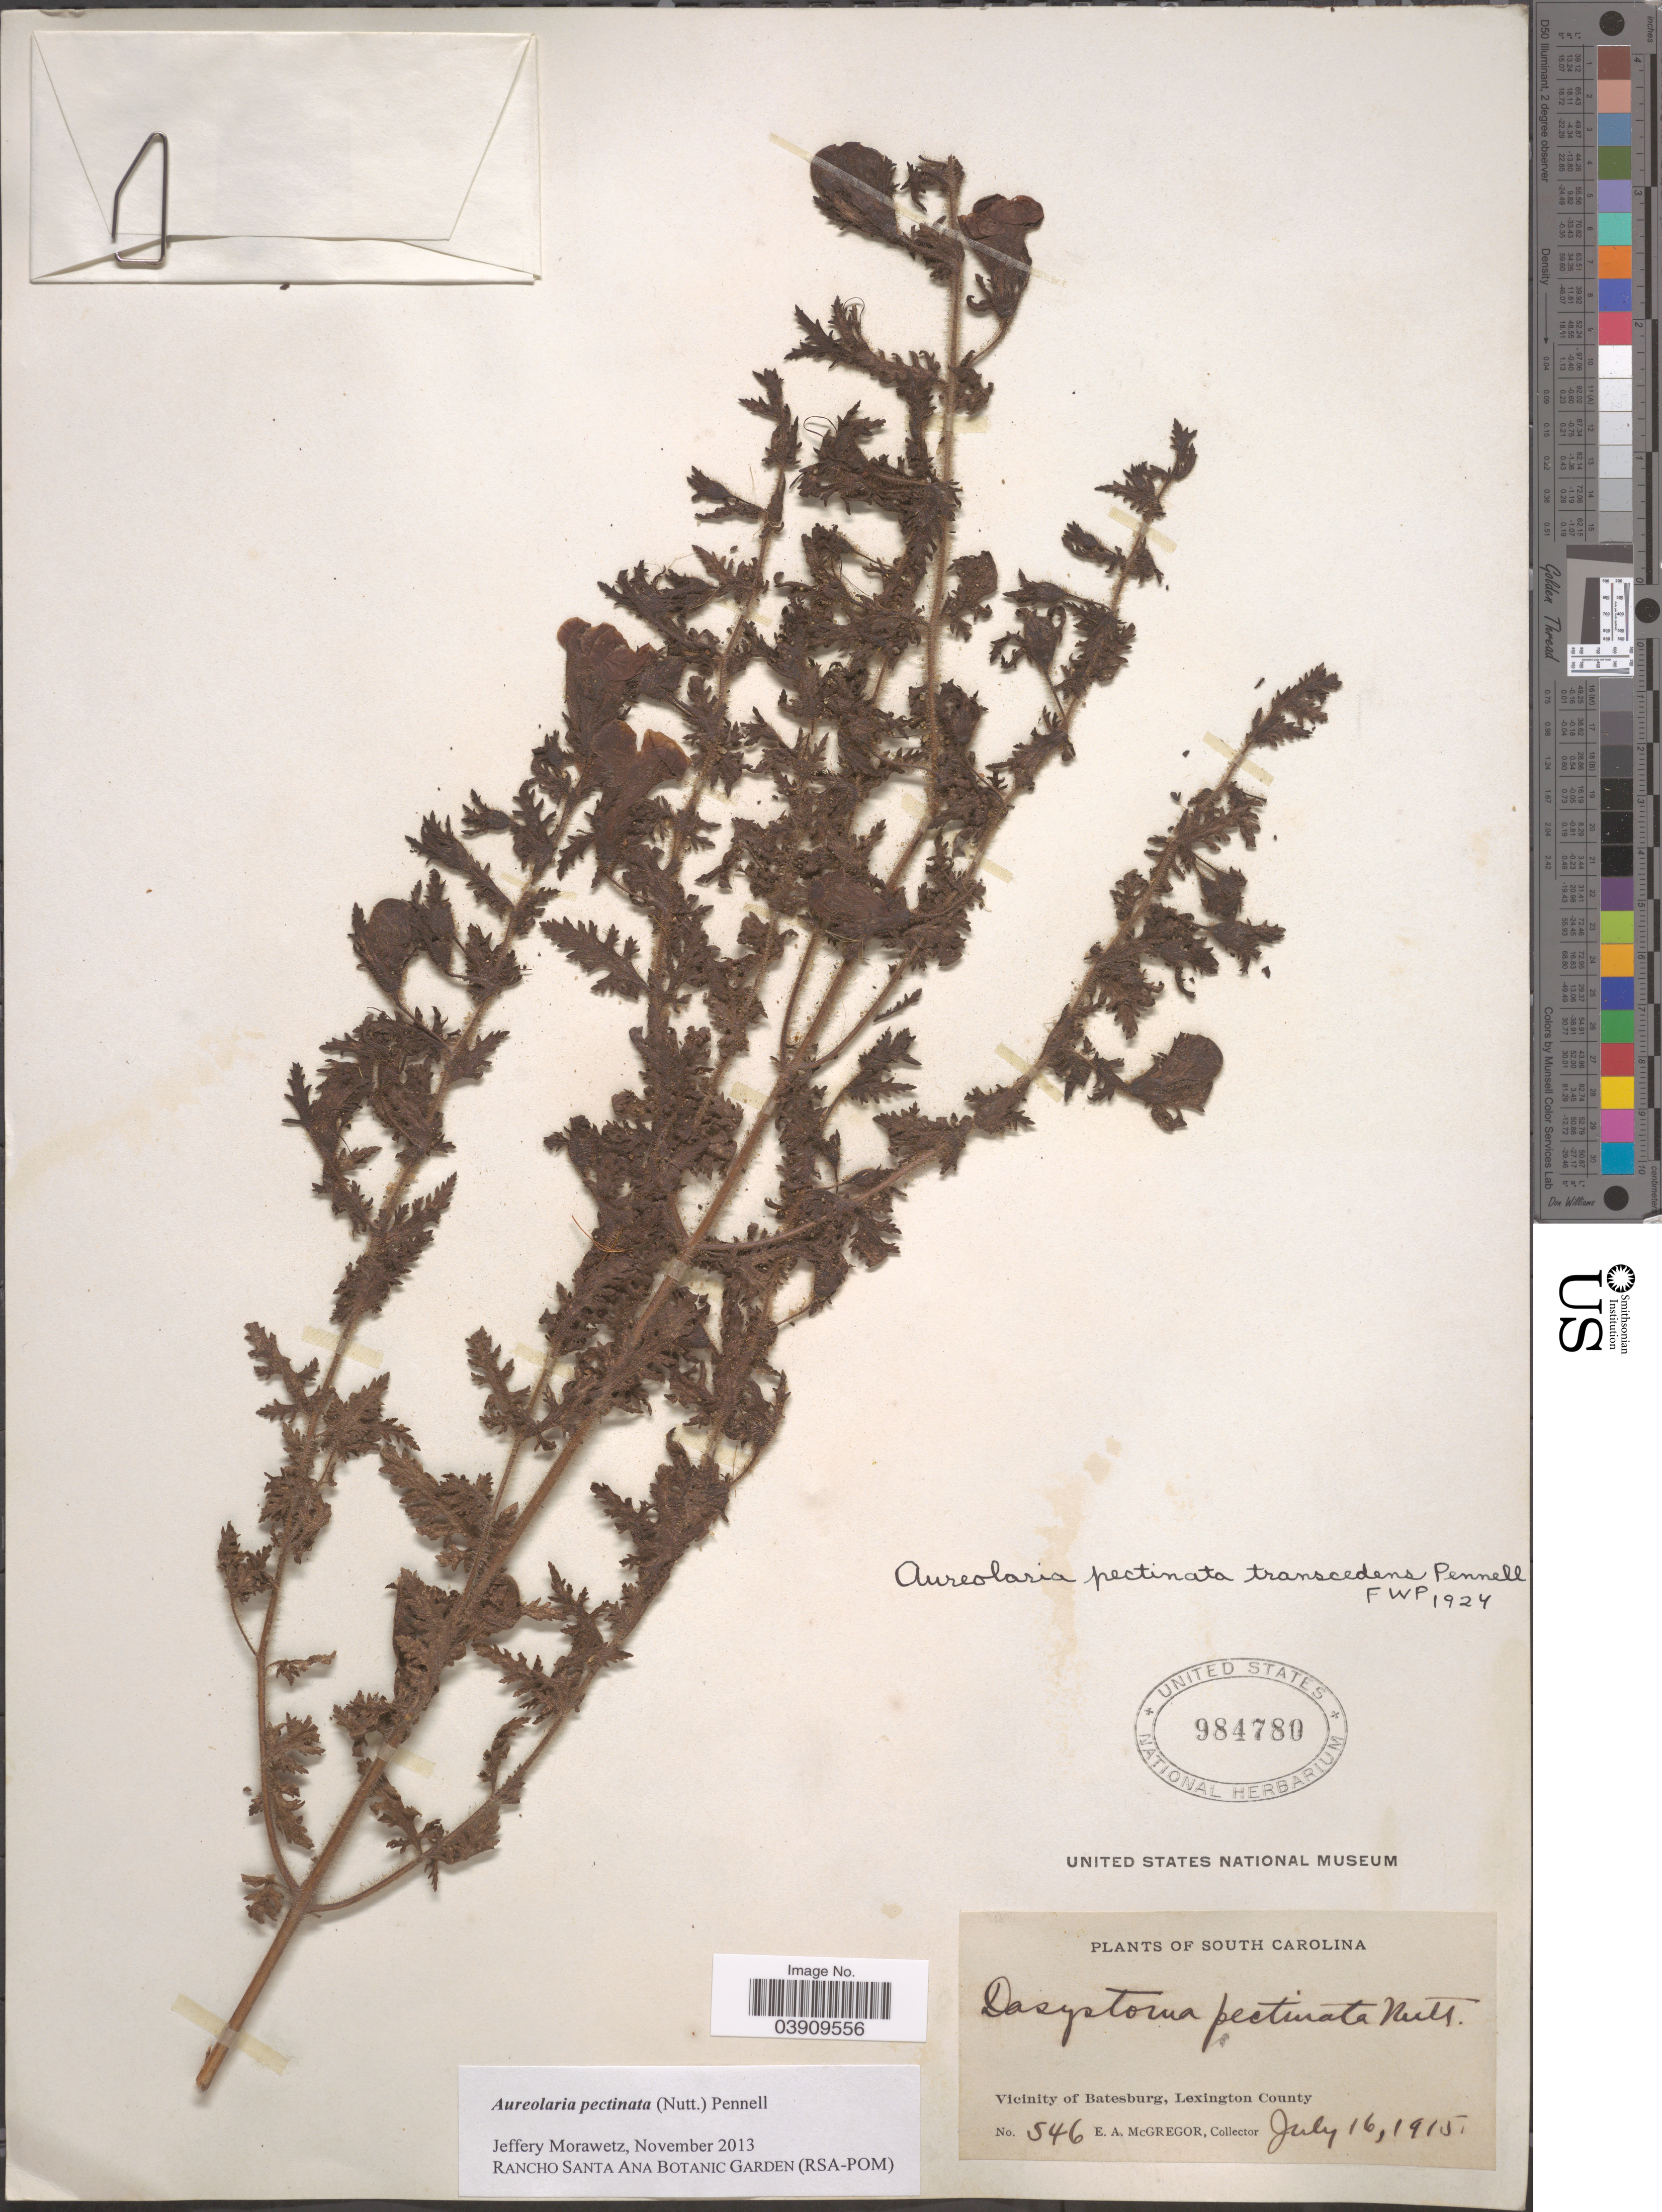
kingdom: Plantae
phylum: Tracheophyta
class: Magnoliopsida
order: Lamiales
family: Orobanchaceae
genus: Aureolaria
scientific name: Aureolaria pectinata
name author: (Nutt.) Pennell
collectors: E. A. McGregor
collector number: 546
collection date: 1915-07-16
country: United States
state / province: South Carolina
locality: Vicinity of Batesburg, Lexington County.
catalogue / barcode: US 984780